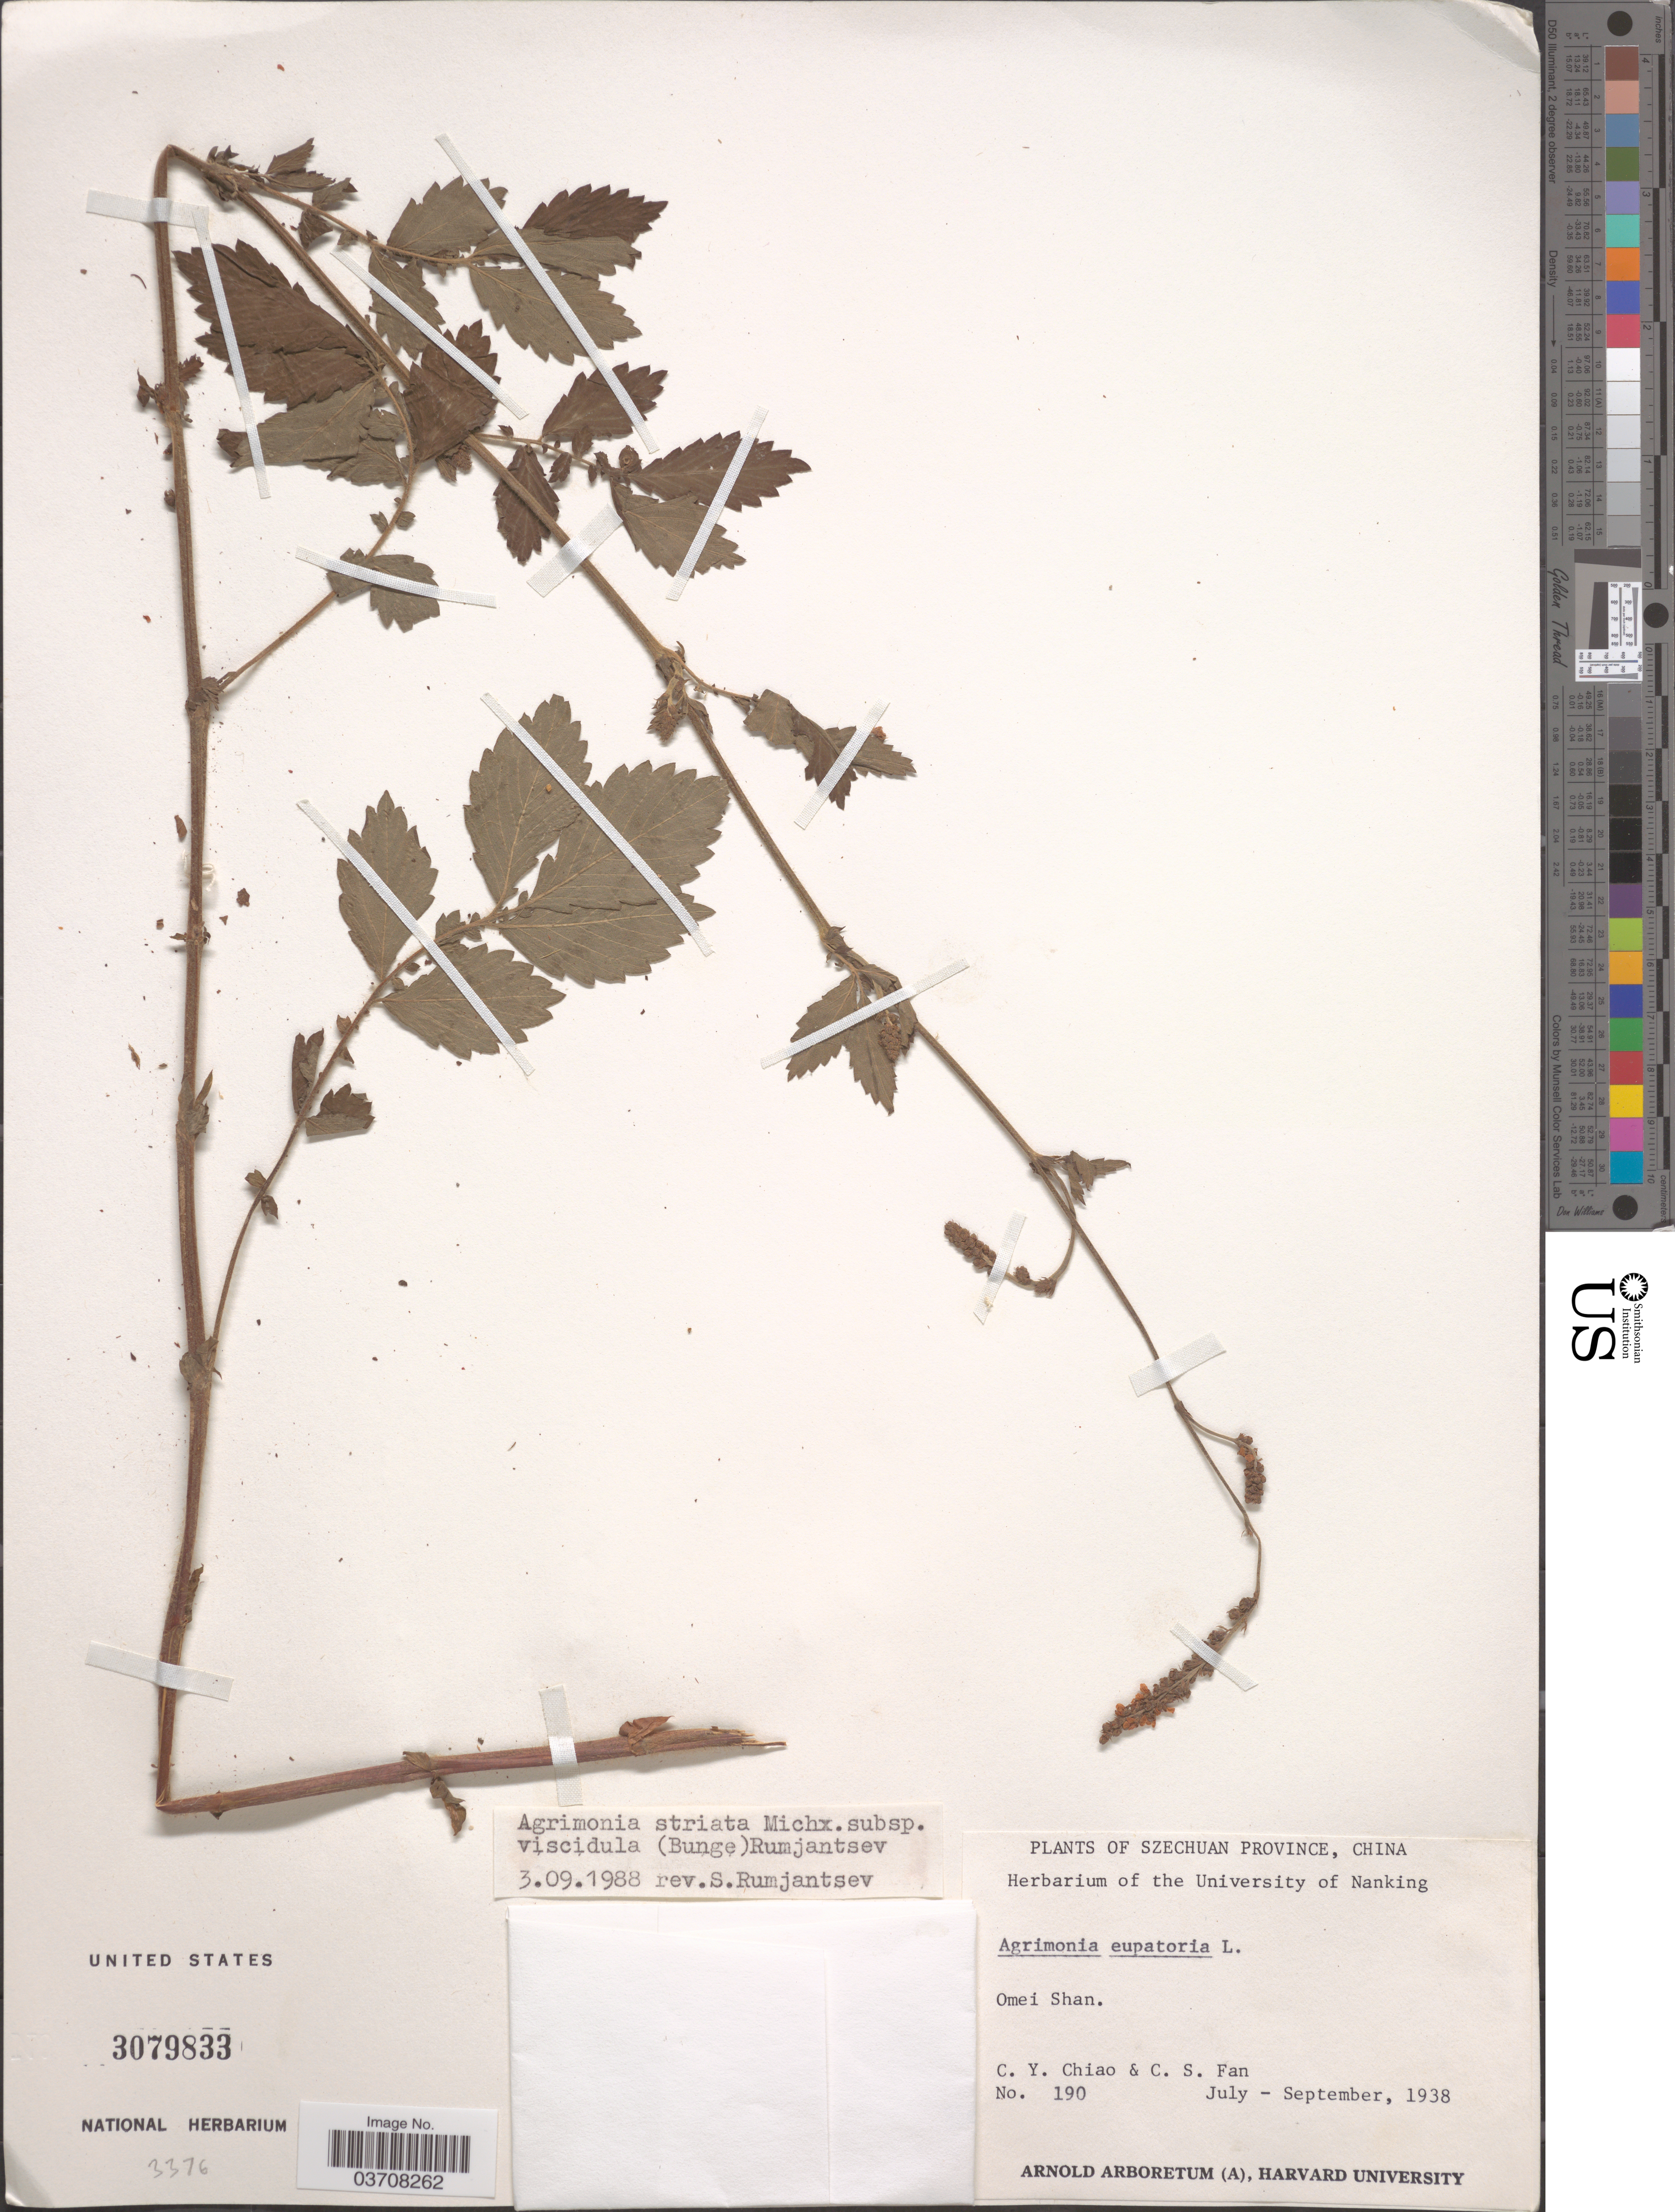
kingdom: Plantae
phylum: Tracheophyta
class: Magnoliopsida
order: Rosales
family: Rosaceae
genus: Agrimonia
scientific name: Agrimonia striata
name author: Michx.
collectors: C. Y. Chiao & C. S. Fan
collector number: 190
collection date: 1938-07/1938-09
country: China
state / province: Sichuan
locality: Szechuan Province. Omei Shan.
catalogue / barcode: US 3079833